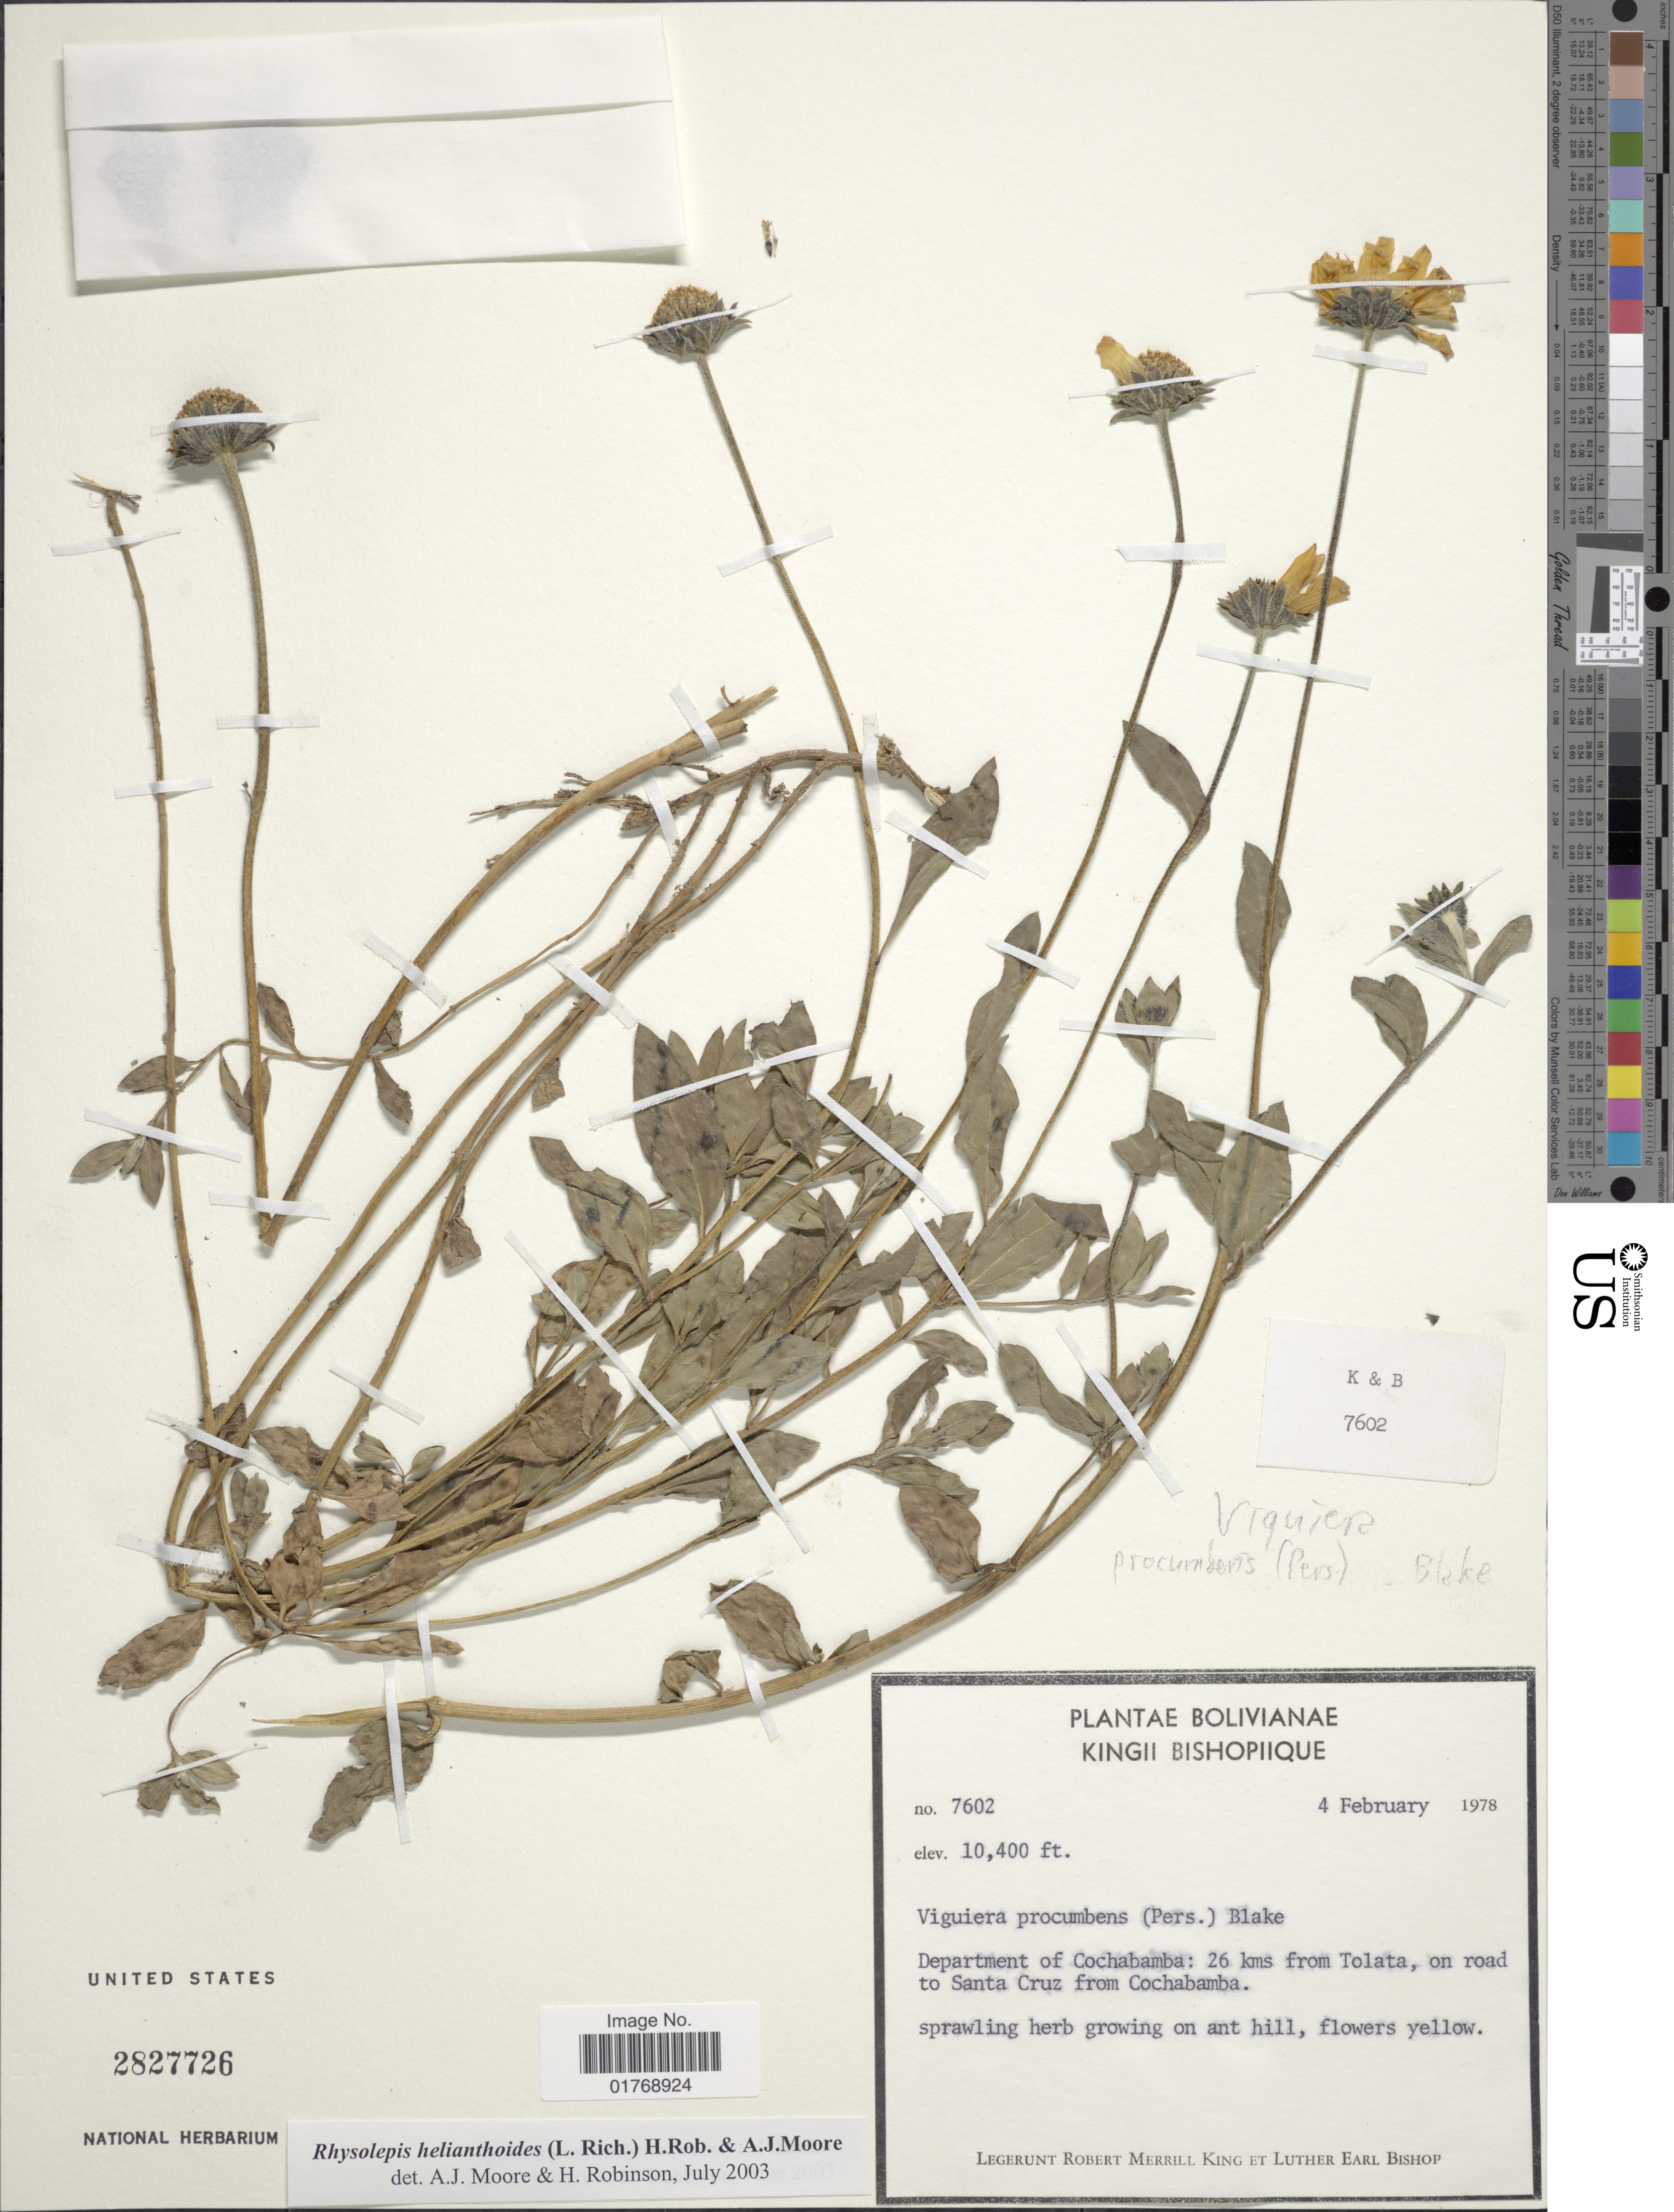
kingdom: Plantae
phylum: Tracheophyta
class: Magnoliopsida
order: Asterales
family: Asteraceae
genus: Viguiera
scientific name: Viguiera procumbens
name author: (Pers.) S.F. Blake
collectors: R. M. King & L. E. Bishop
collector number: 7602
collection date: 1978-02-04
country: Bolivia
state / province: Cochabamba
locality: Department of Cochabamba: 26 kms from Tolata, on road to Santa Cruz from Cochabamba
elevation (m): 3170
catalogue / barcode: US 2827726